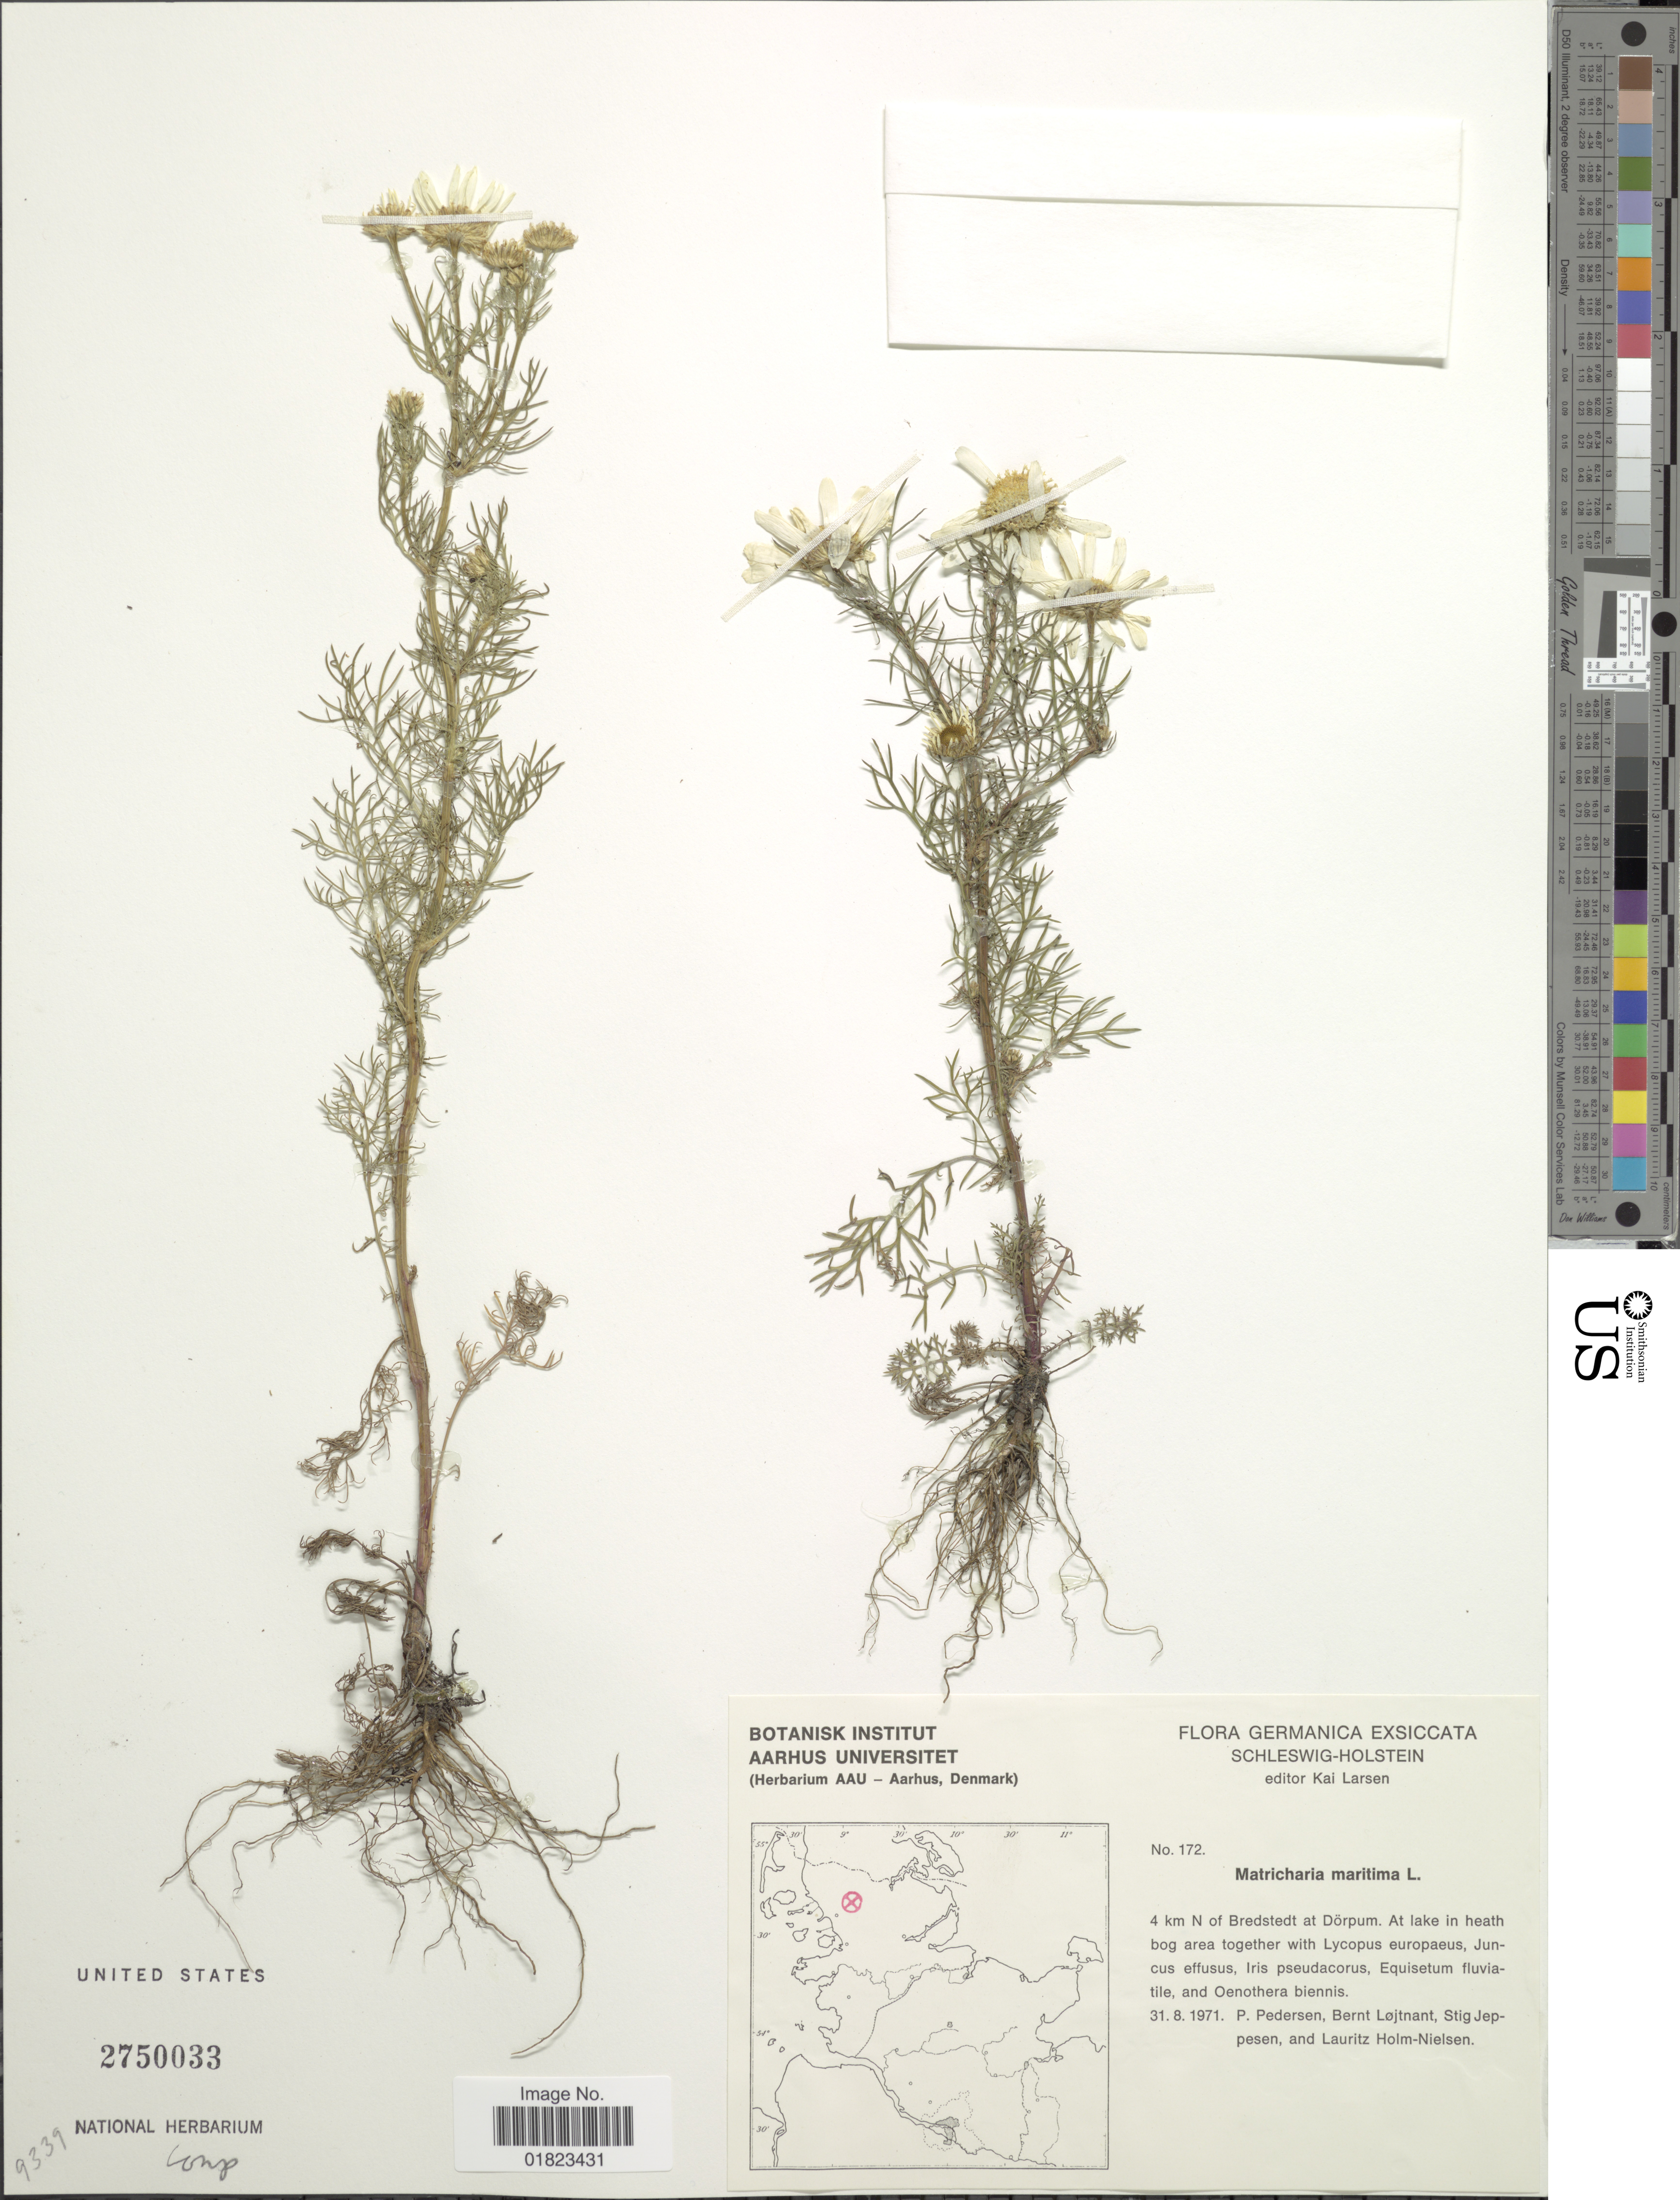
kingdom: Plantae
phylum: Tracheophyta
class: Magnoliopsida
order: Asterales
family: Asteraceae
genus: Tripleurospermum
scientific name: Tripleurospermum perforatum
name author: (Mérat) Laínz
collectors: P. Pedersen, B. Löjtnant, S. Jeppesen & L. B. Holm-Nielsen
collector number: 172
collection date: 1971-08-31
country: Germany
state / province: Schleswig-Holstein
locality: Germanica, Schleswig-Holstein, 4 km N of Bredstedt at Dorpum. At lake in heath bog area.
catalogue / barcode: US 2750033